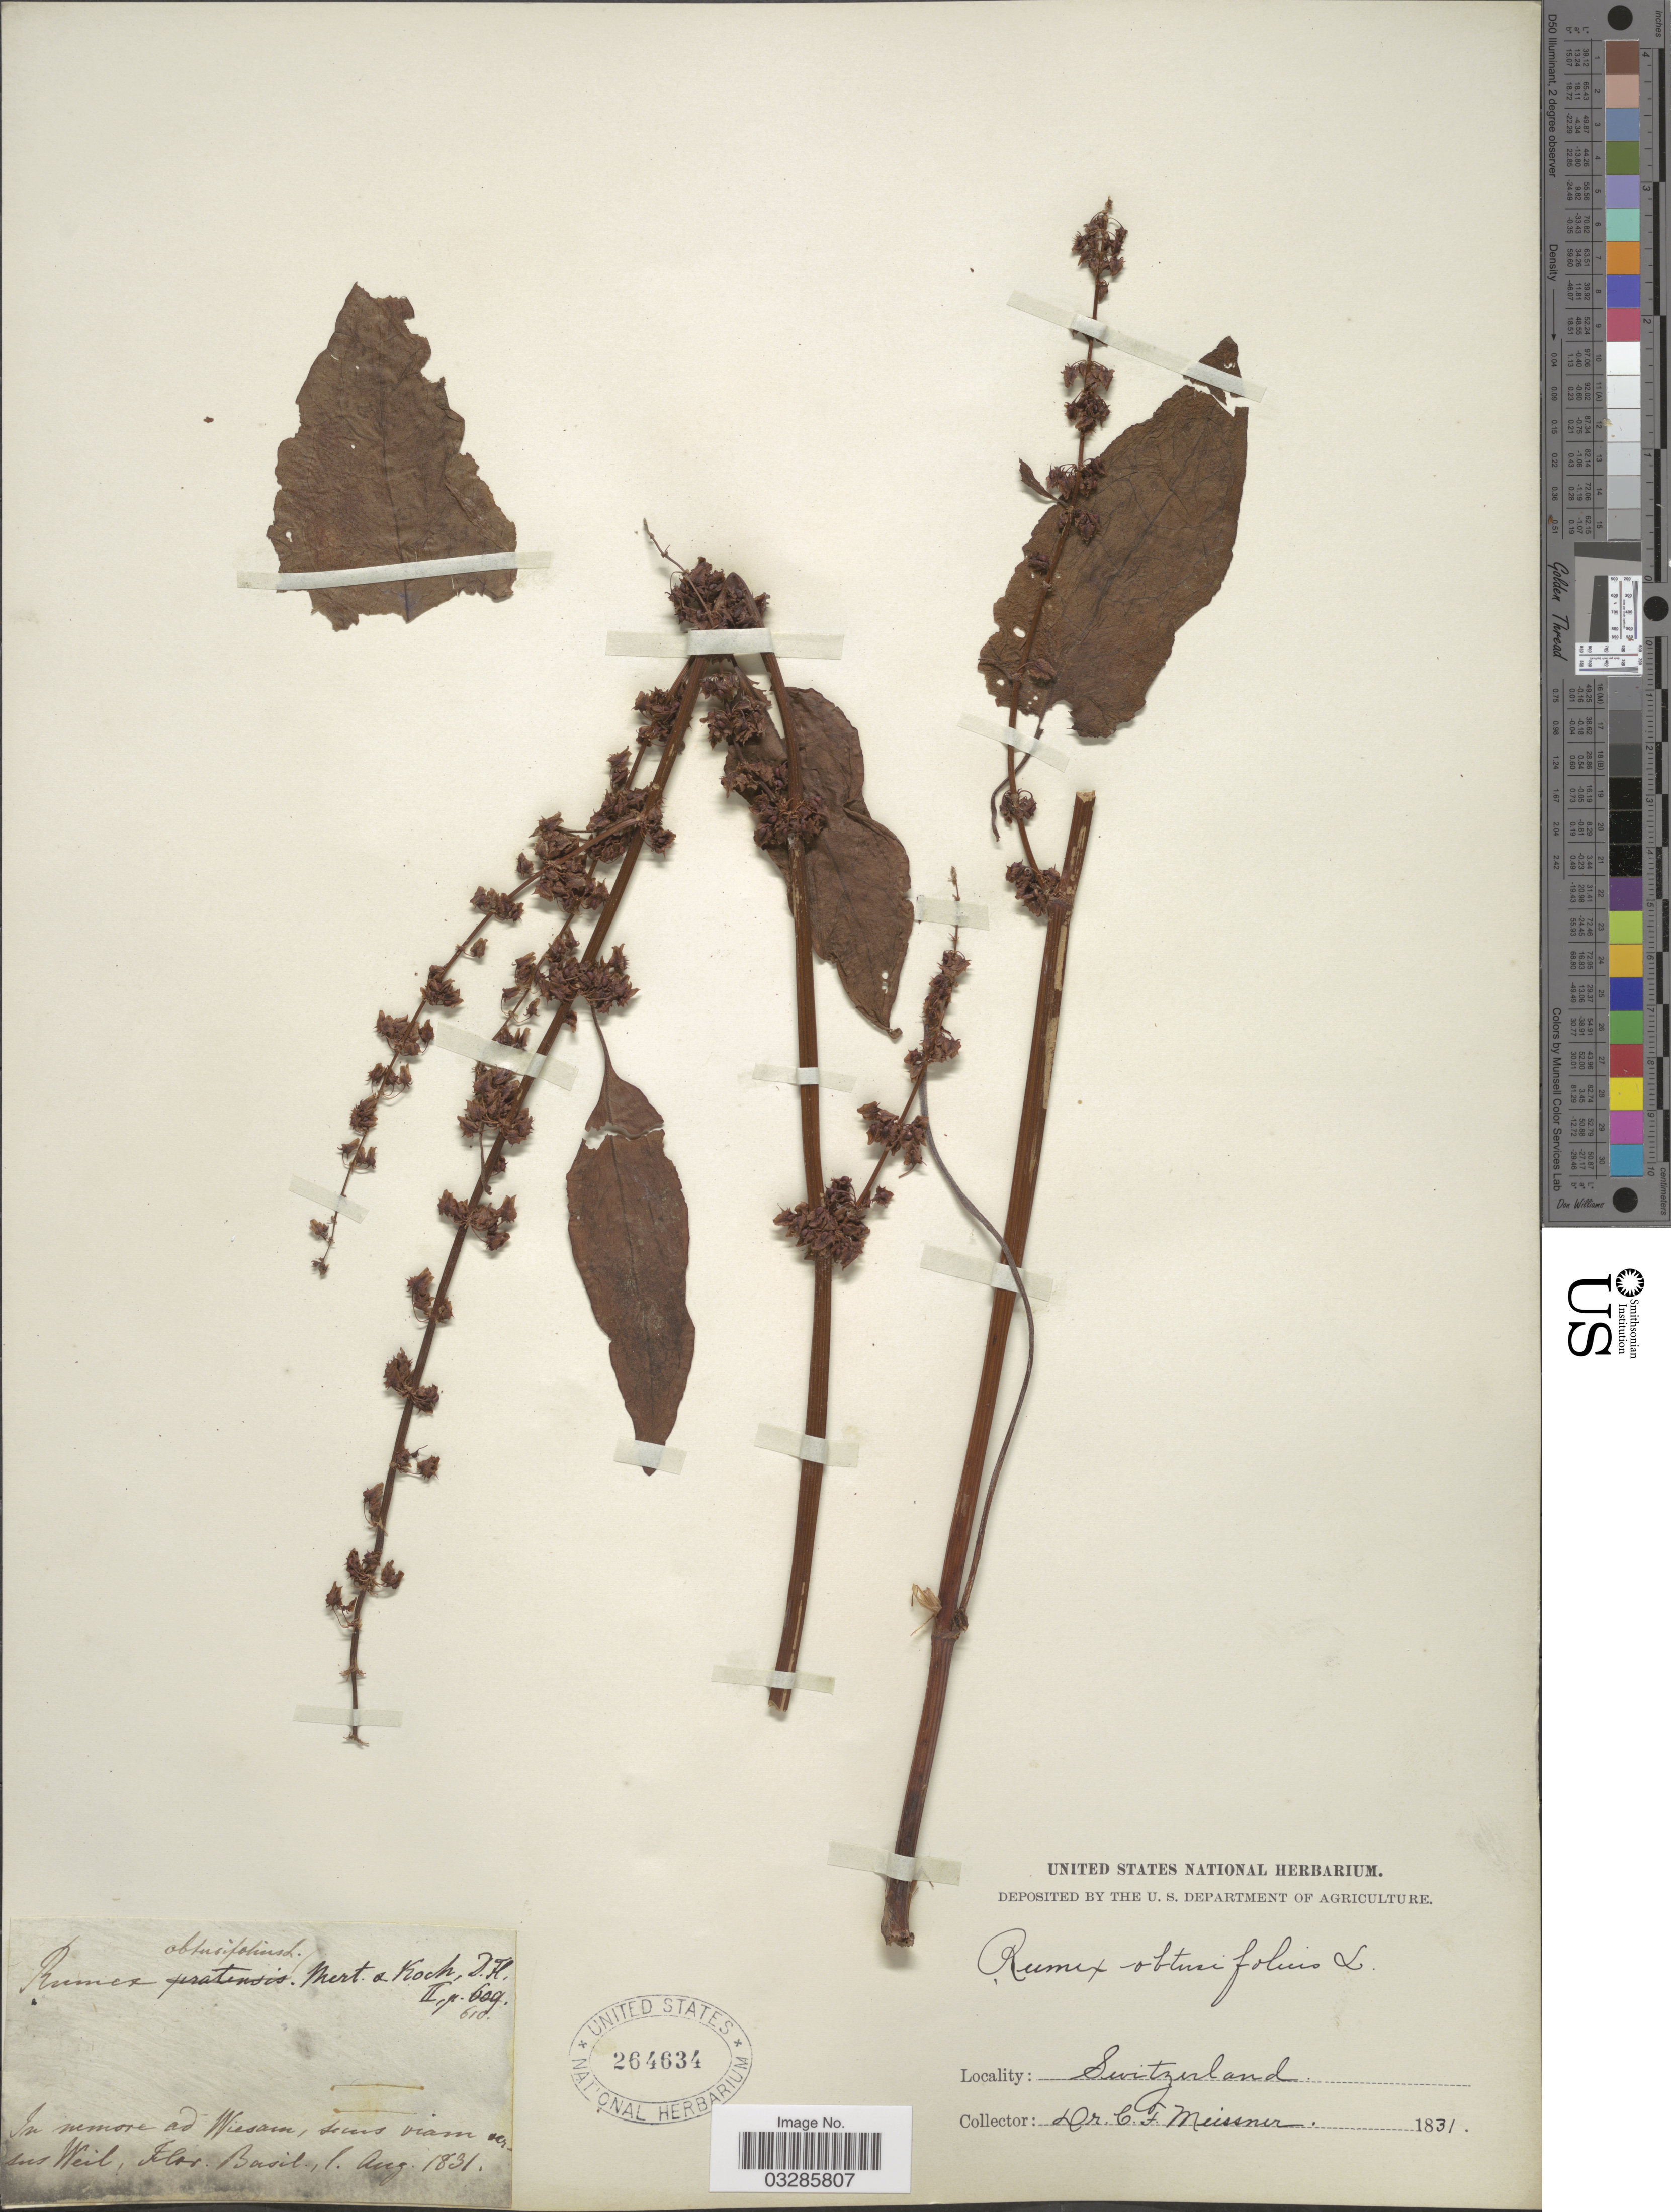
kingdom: Plantae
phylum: Tracheophyta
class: Magnoliopsida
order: Caryophyllales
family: Polygonaceae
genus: Rumex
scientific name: Rumex obtusifolius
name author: L.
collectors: C. F. W. Meissner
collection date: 1831-08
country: Switzerland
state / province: Basel-Stadt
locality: In nemore ad Wiesem, senes viam versus Weil, Flor. Basil.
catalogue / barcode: US 264634